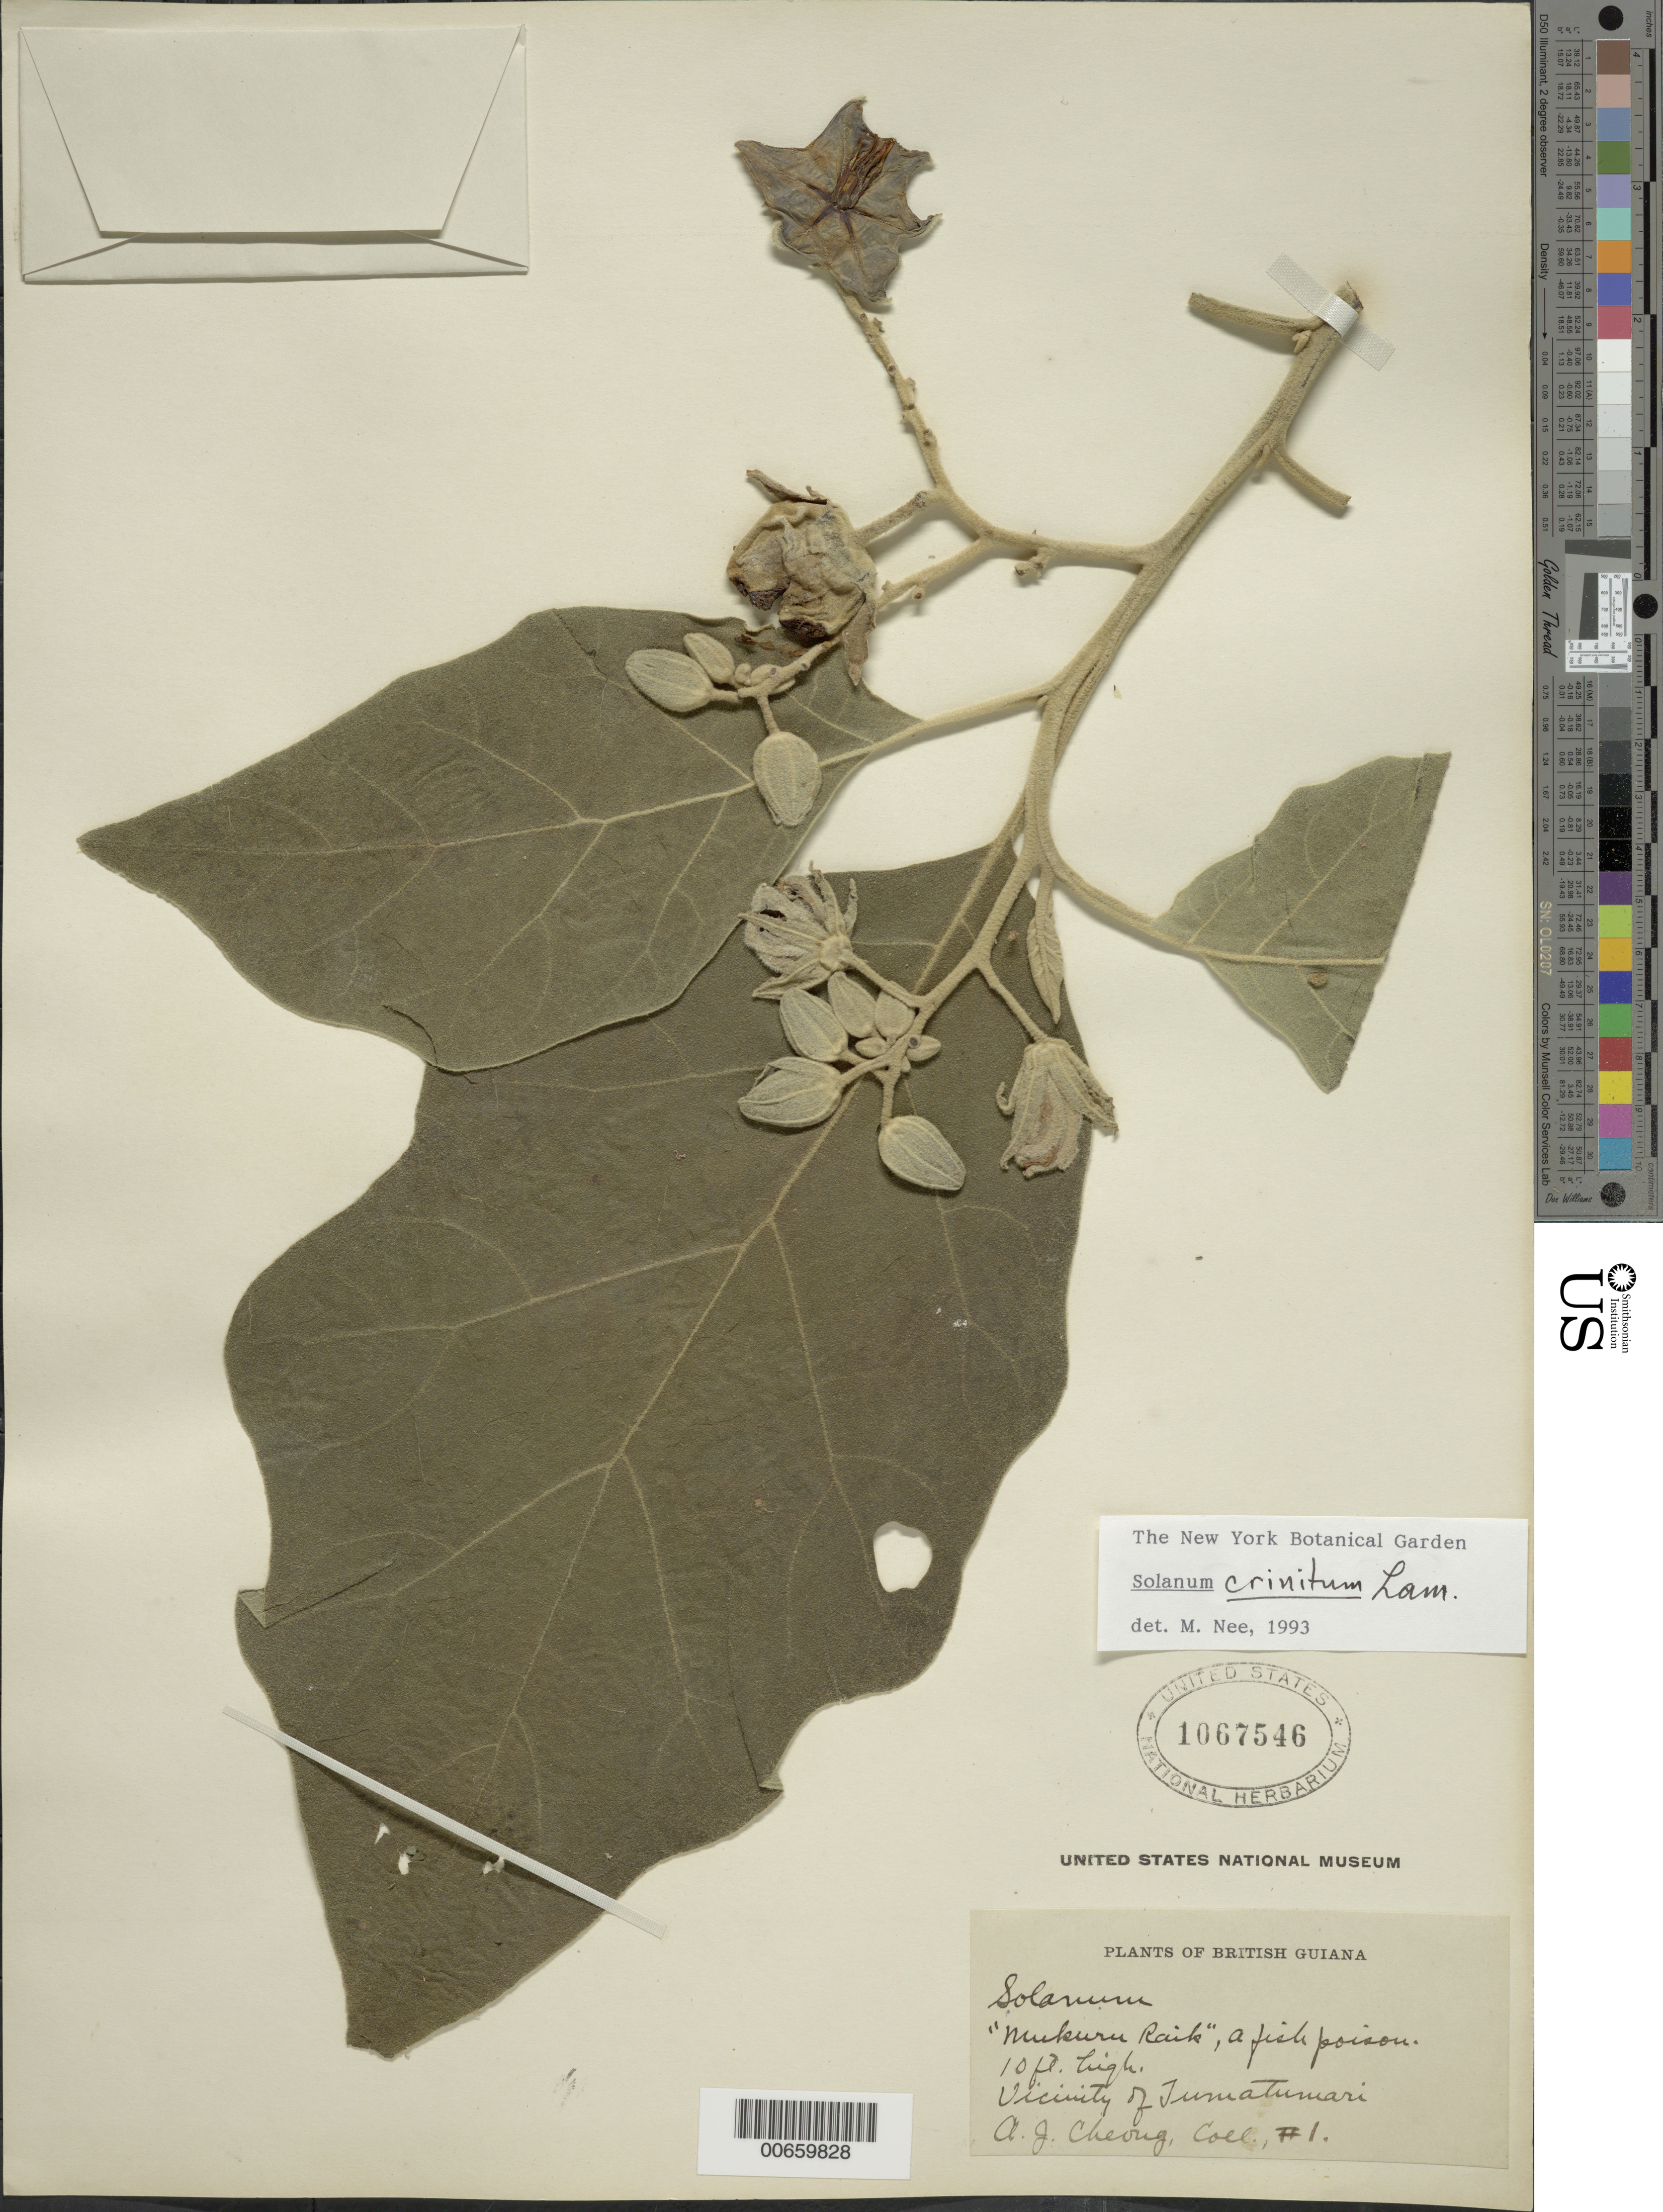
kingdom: Plantae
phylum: Tracheophyta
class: Magnoliopsida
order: Solanales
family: Solanaceae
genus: Solanum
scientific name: Solanum crinitum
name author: Lam.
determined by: Nee, Michael H.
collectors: A. Cheong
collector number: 1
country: Guyana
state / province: Potaro-Siparuni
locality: Tumatumari Village, Potaro R.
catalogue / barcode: US 1067546